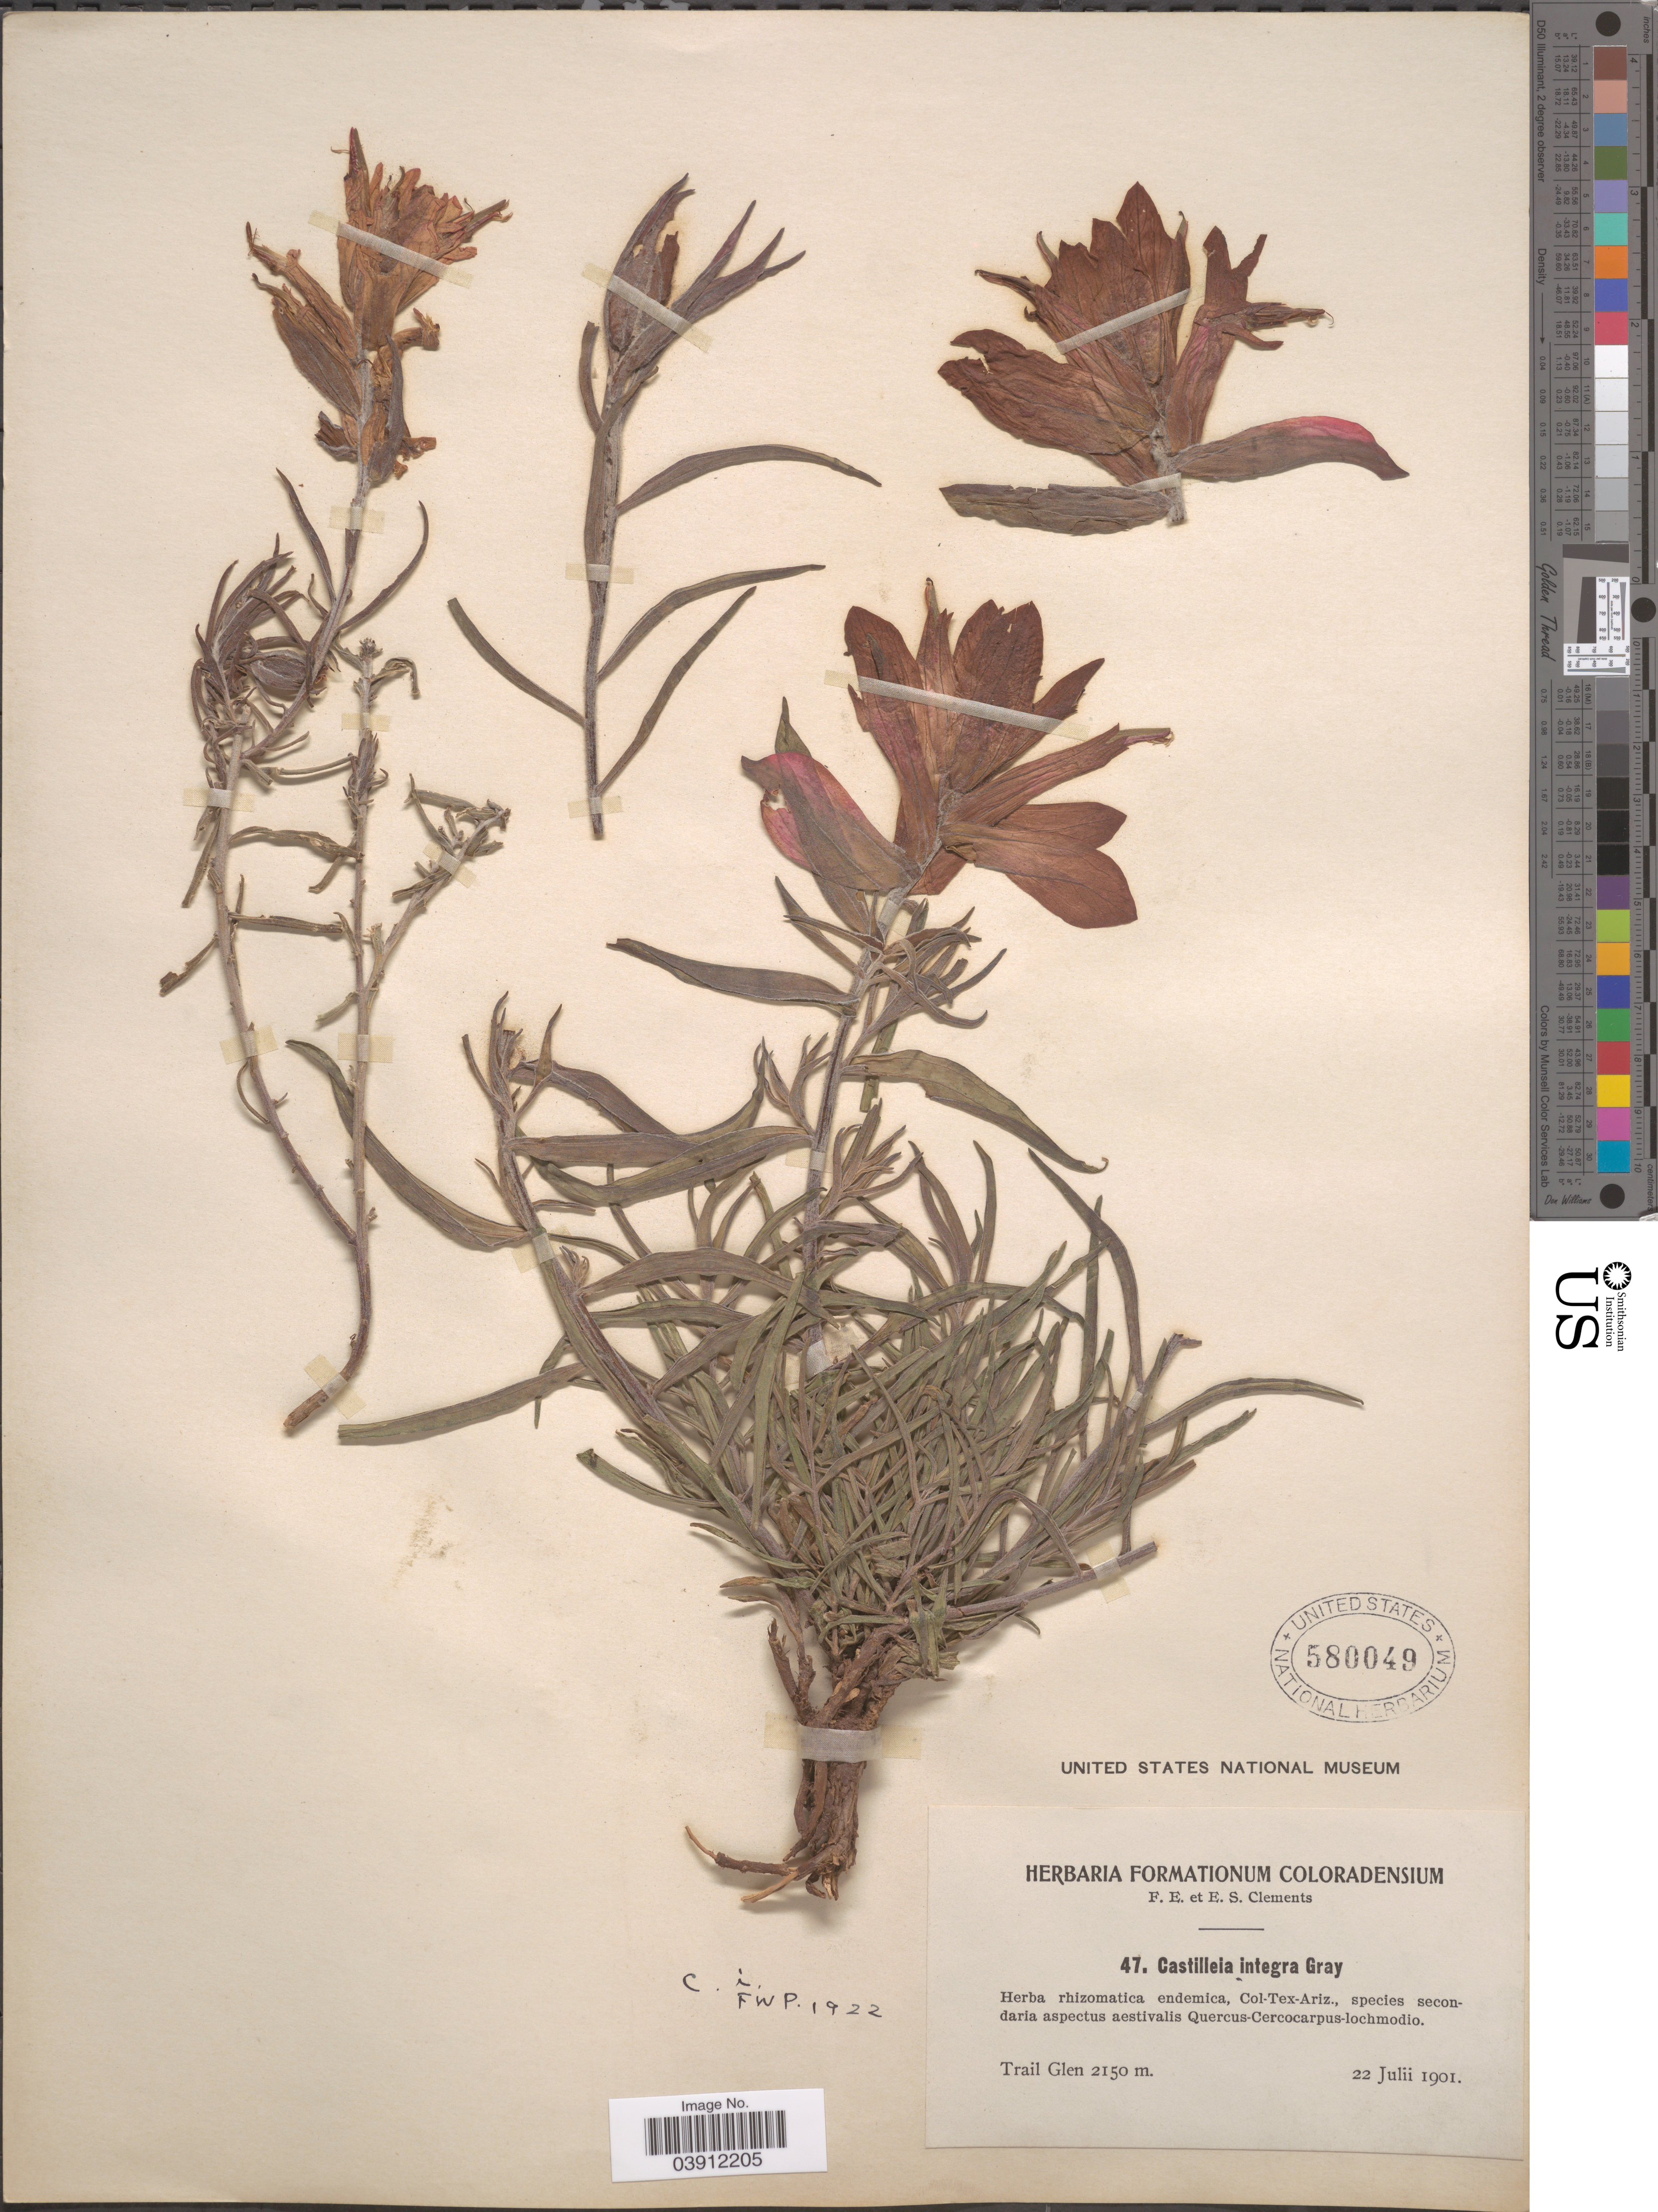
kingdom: Plantae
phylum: Tracheophyta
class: Magnoliopsida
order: Lamiales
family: Orobanchaceae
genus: Castilleja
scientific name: Castilleja integra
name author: A. Gray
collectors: F. E. Clements & E. S. Clements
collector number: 47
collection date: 1901-07-22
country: United States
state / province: Colorado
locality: Trail Glen.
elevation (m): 2150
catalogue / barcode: US 580049